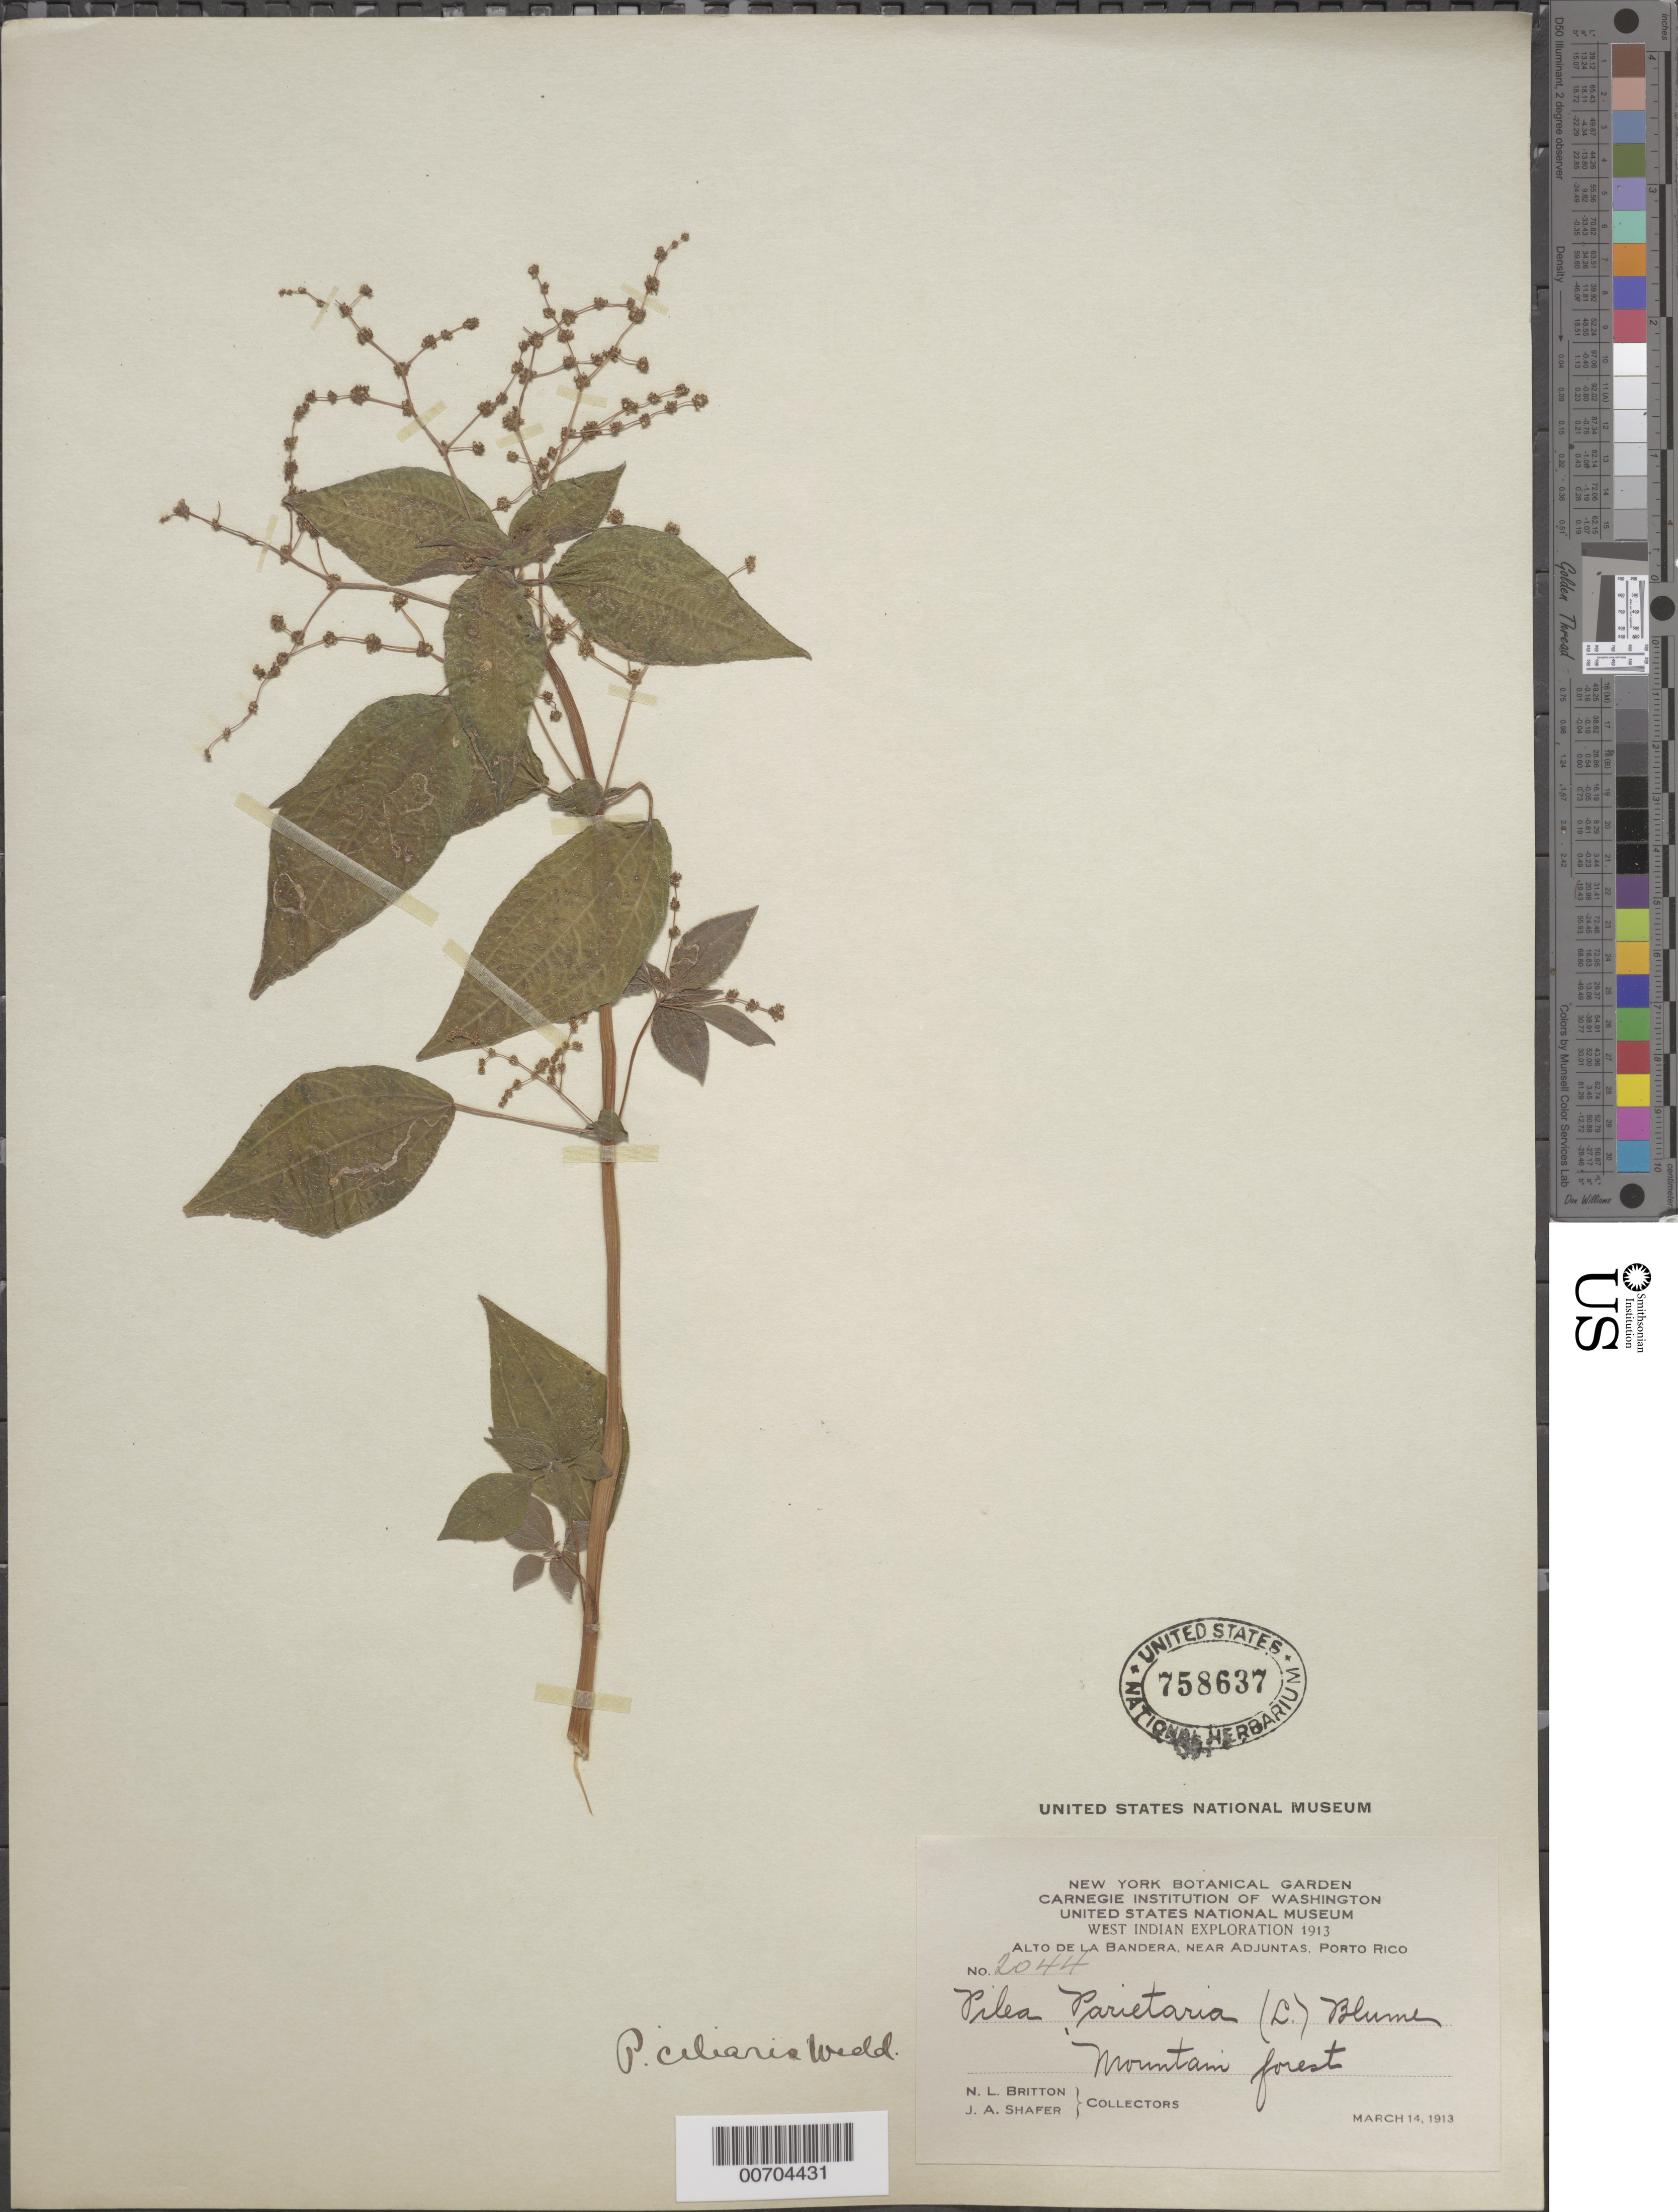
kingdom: Plantae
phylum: Tracheophyta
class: Magnoliopsida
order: Rosales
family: Urticaceae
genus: Pilea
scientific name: Pilea parietaria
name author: (L.) Blume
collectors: N. Britton & J. A. Shafer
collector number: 2044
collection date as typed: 14 Mar 1913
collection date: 1913-03-14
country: Puerto Rico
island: Greater Antilles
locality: Alto de la Bandera, near Adjuntas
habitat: Mountain forest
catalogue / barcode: US 758637